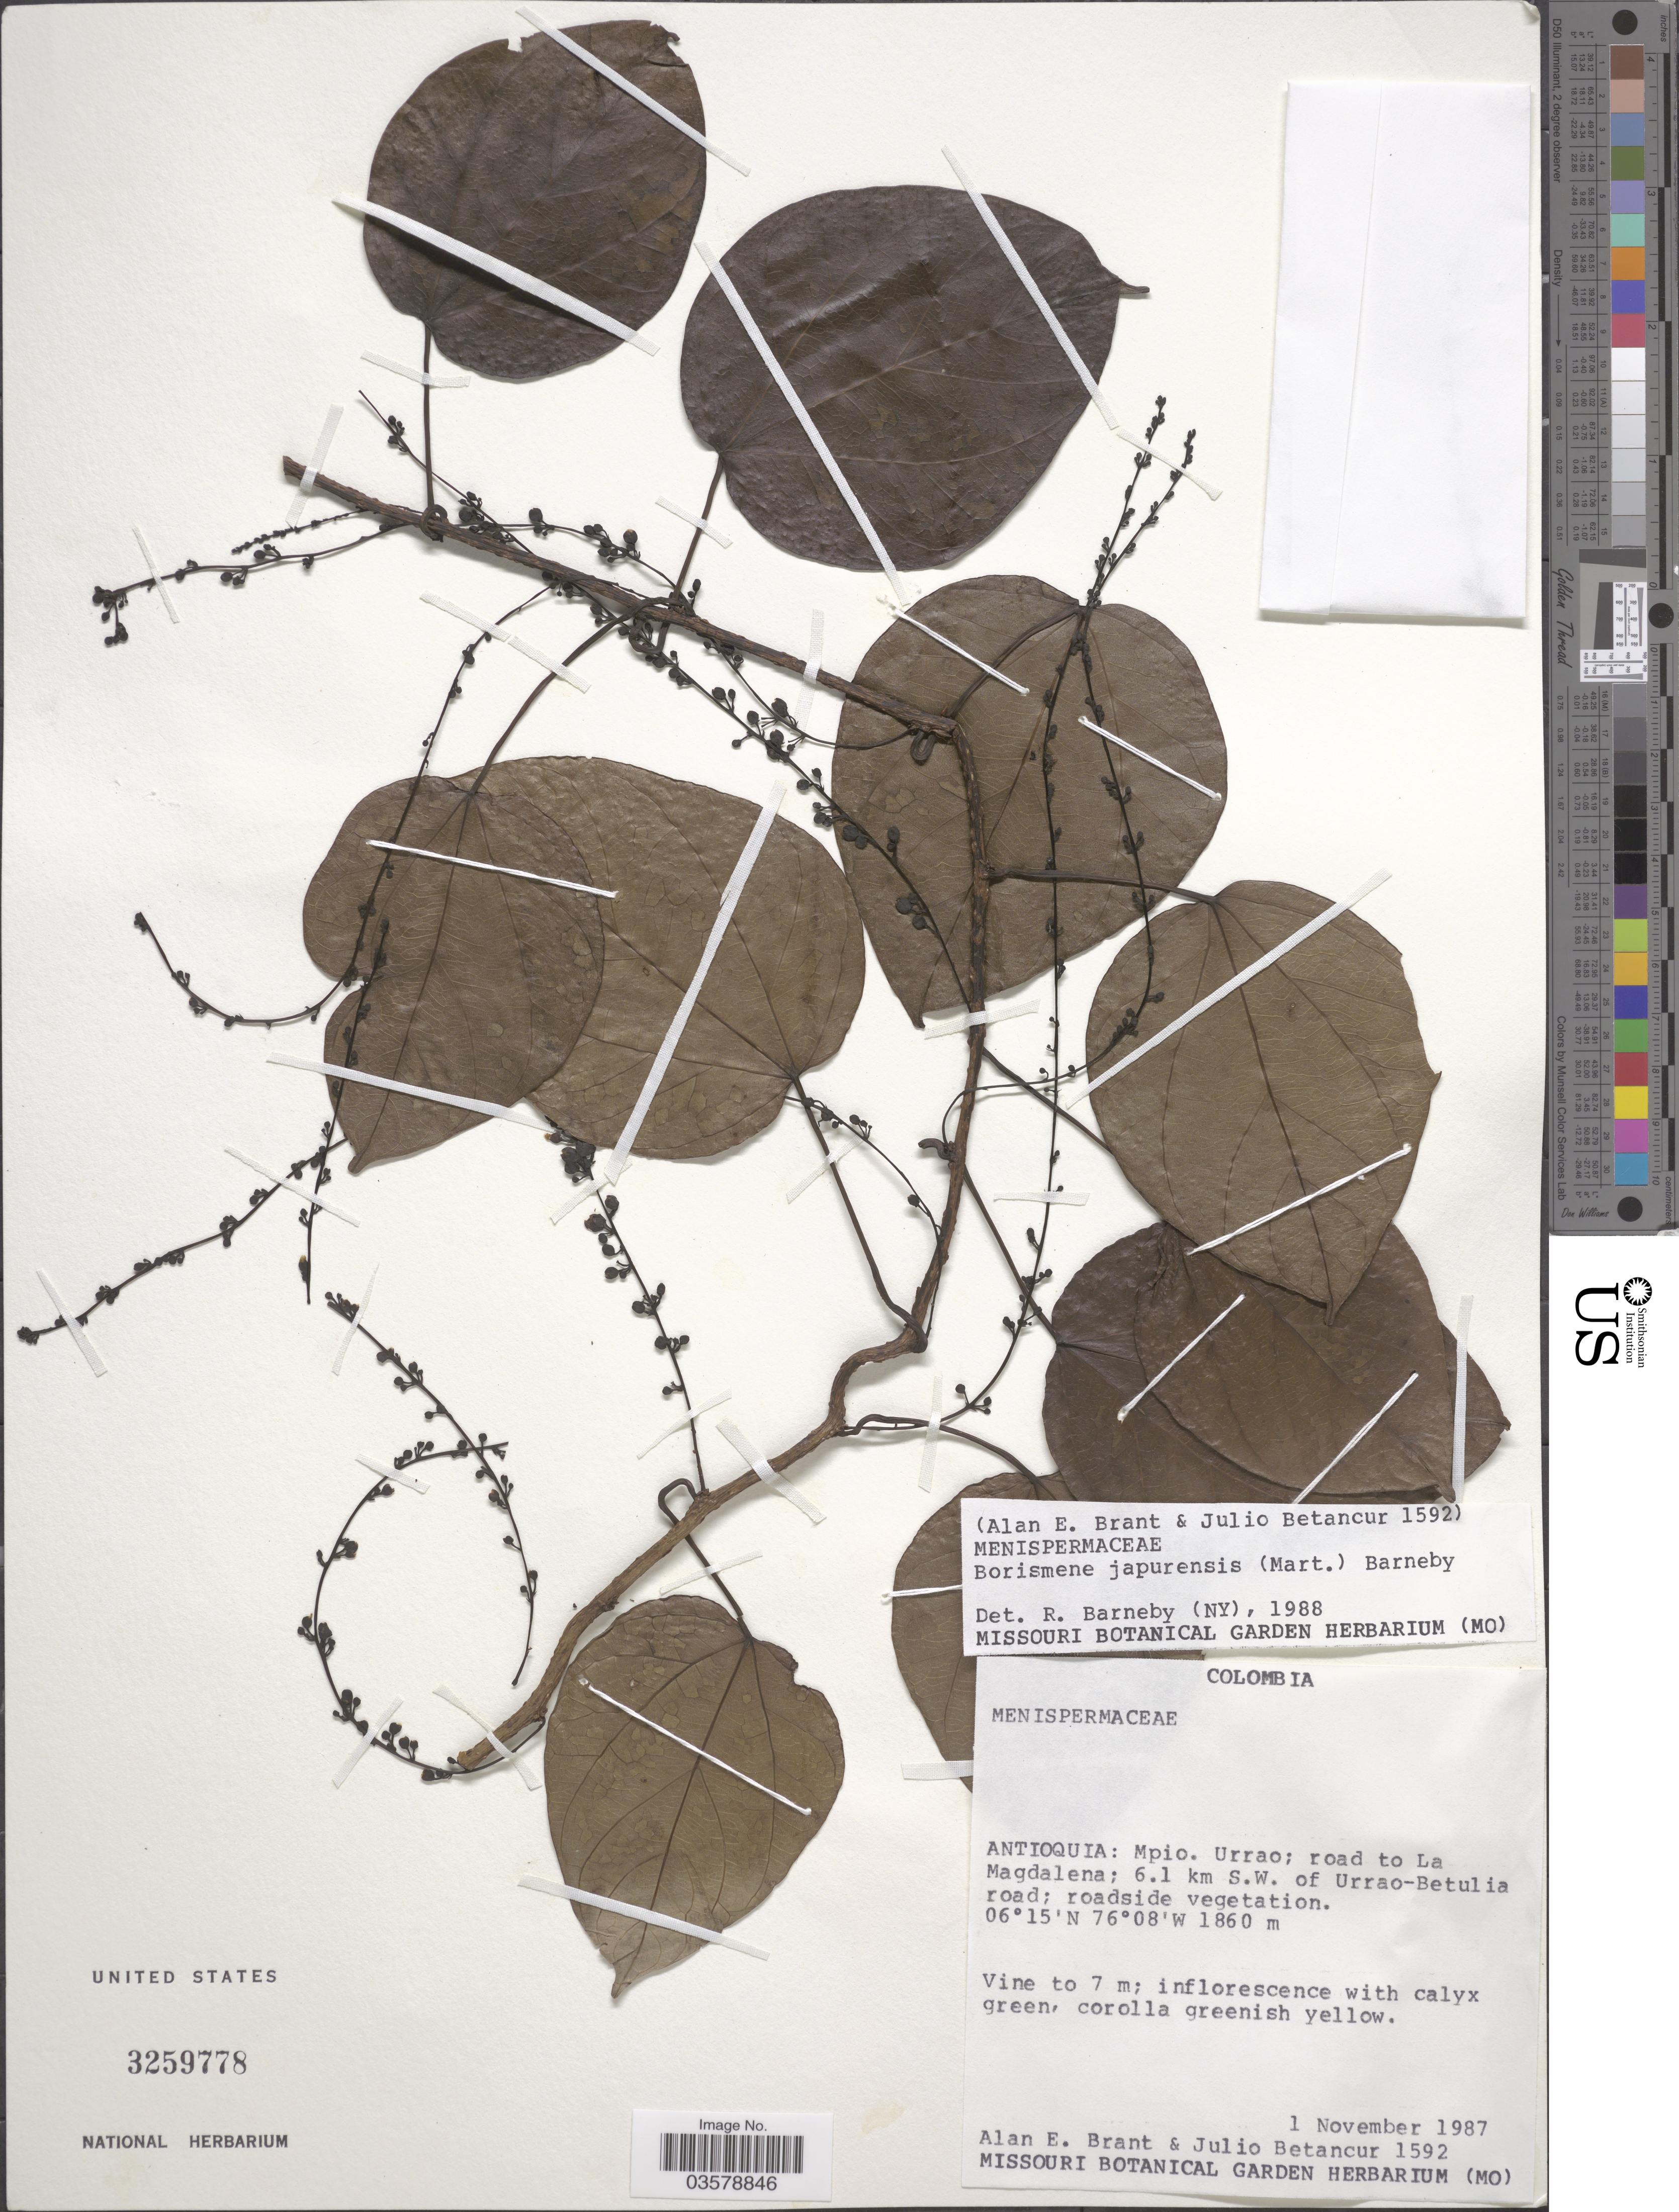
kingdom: Plantae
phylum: Tracheophyta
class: Magnoliopsida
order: Ranunculales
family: Menispermaceae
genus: Borismene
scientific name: Borismene japurensis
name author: (Mart.) Barneby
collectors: A. Brant & J. Betancur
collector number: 1592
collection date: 1987-11-01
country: Colombia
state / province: Antioquia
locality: Mpio. Urrao; road to La Magdalena; 6.1 km S.W. of Urrao-Betulia road; roadside vegetation.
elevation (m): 1860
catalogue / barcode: US 3259778